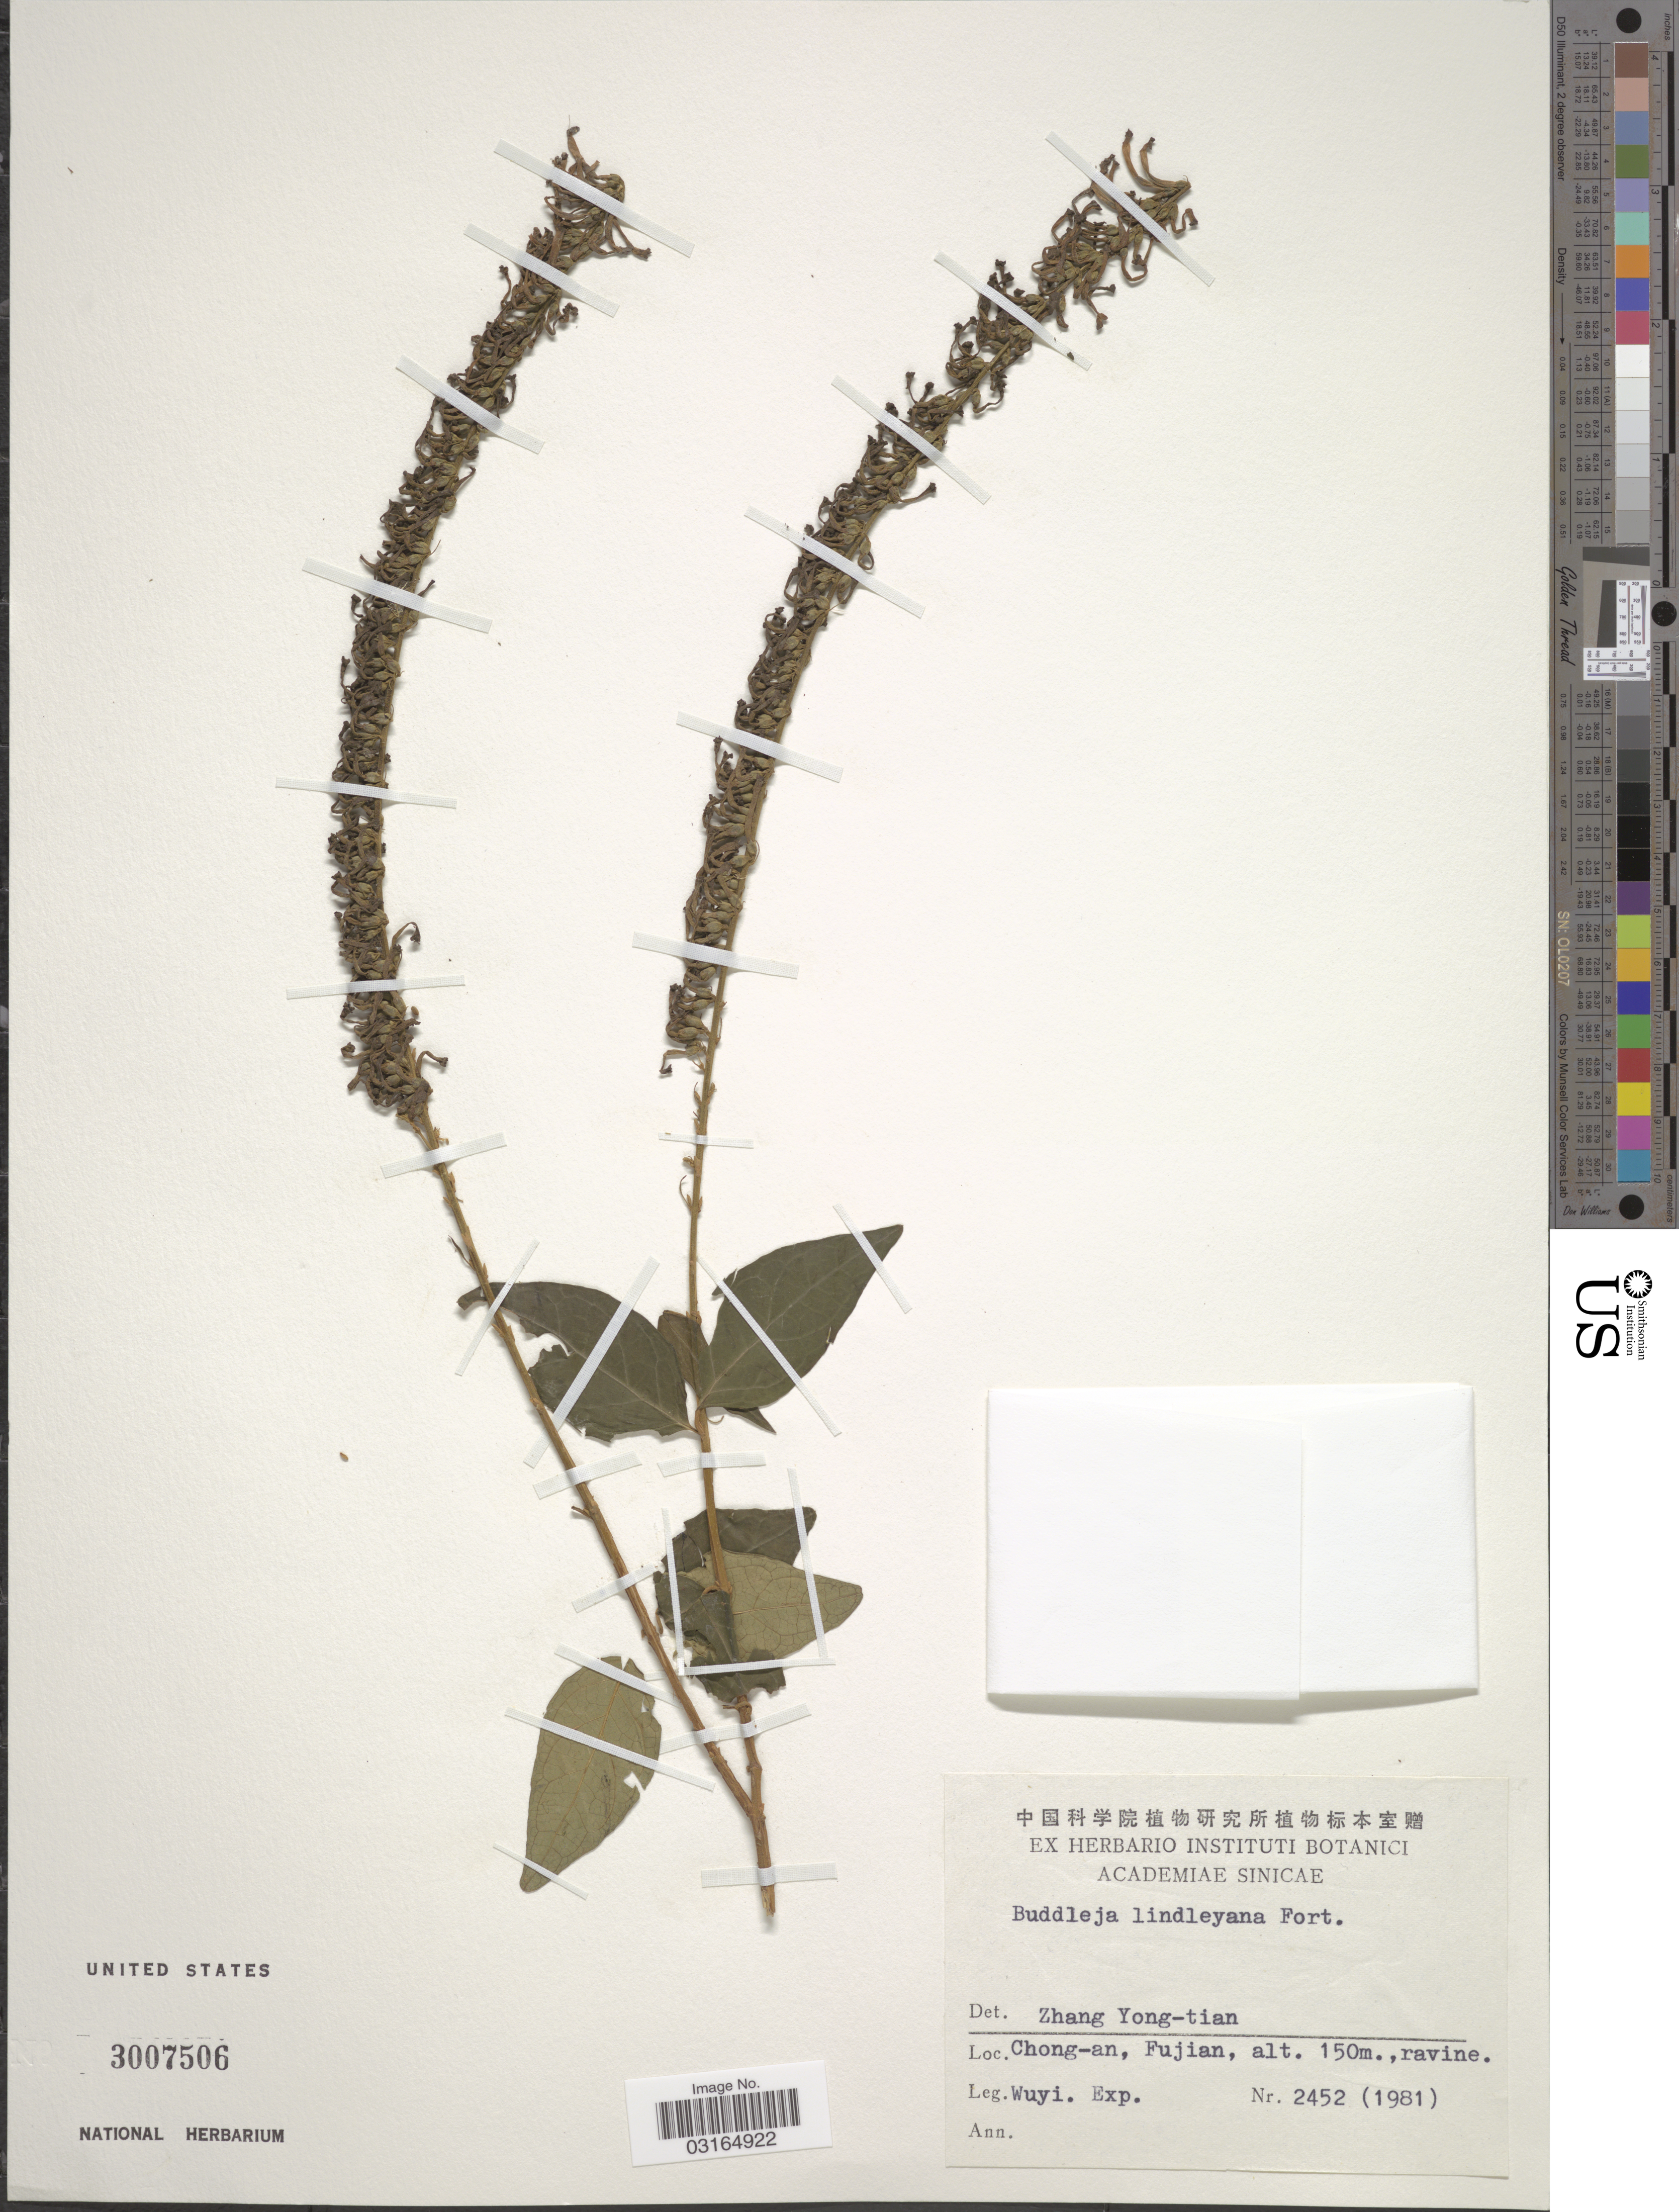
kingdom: Plantae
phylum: Tracheophyta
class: Magnoliopsida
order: Lamiales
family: Scrophulariaceae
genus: Buddleja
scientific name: Buddleja lindleyana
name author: Fortune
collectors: Wuyi. Exped.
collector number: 2452 (1981)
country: China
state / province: Fujian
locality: Chong-an.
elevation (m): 150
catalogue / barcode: US 3007506